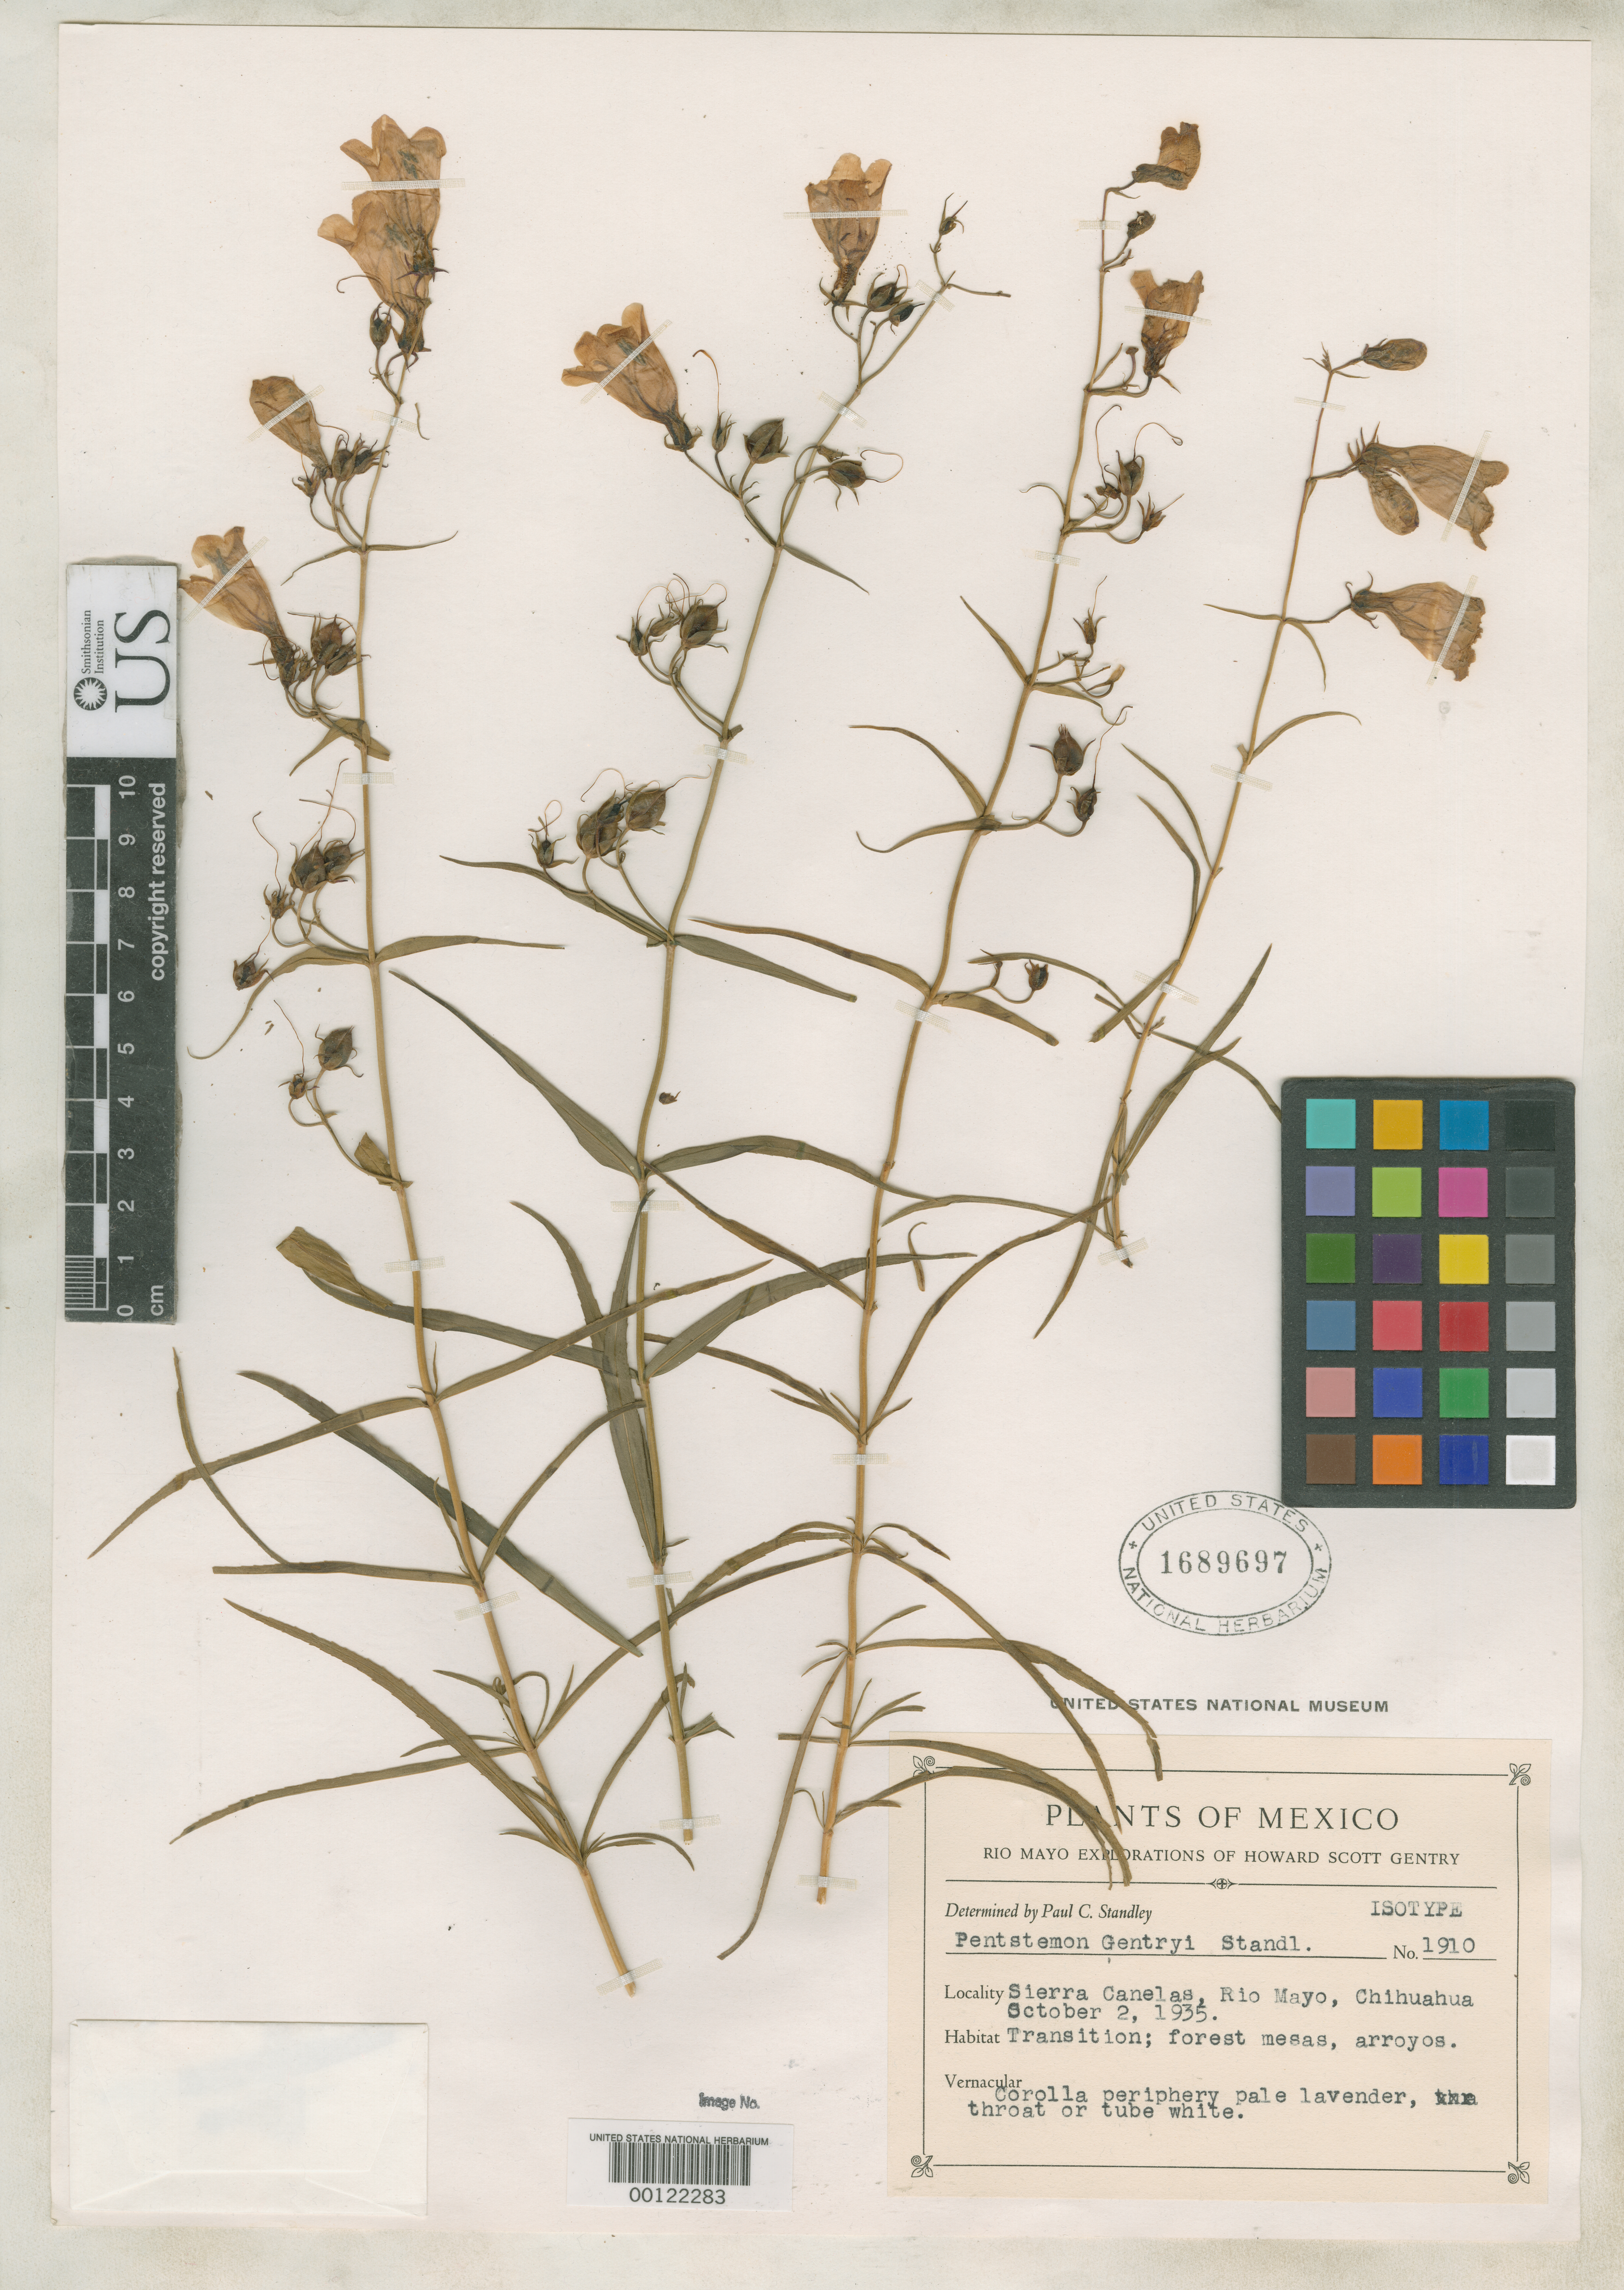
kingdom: Plantae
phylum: Tracheophyta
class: Magnoliopsida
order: Lamiales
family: Plantaginaceae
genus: Penstemon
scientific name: Penstemon gentryi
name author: Standl.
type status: Isotype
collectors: H. S. Gentry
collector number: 1910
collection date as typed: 02 Oct 1935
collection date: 1935-10-02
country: Mexico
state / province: Chihuahua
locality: Sierra Canelas, Rio Mayo.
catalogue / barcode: US 1689697